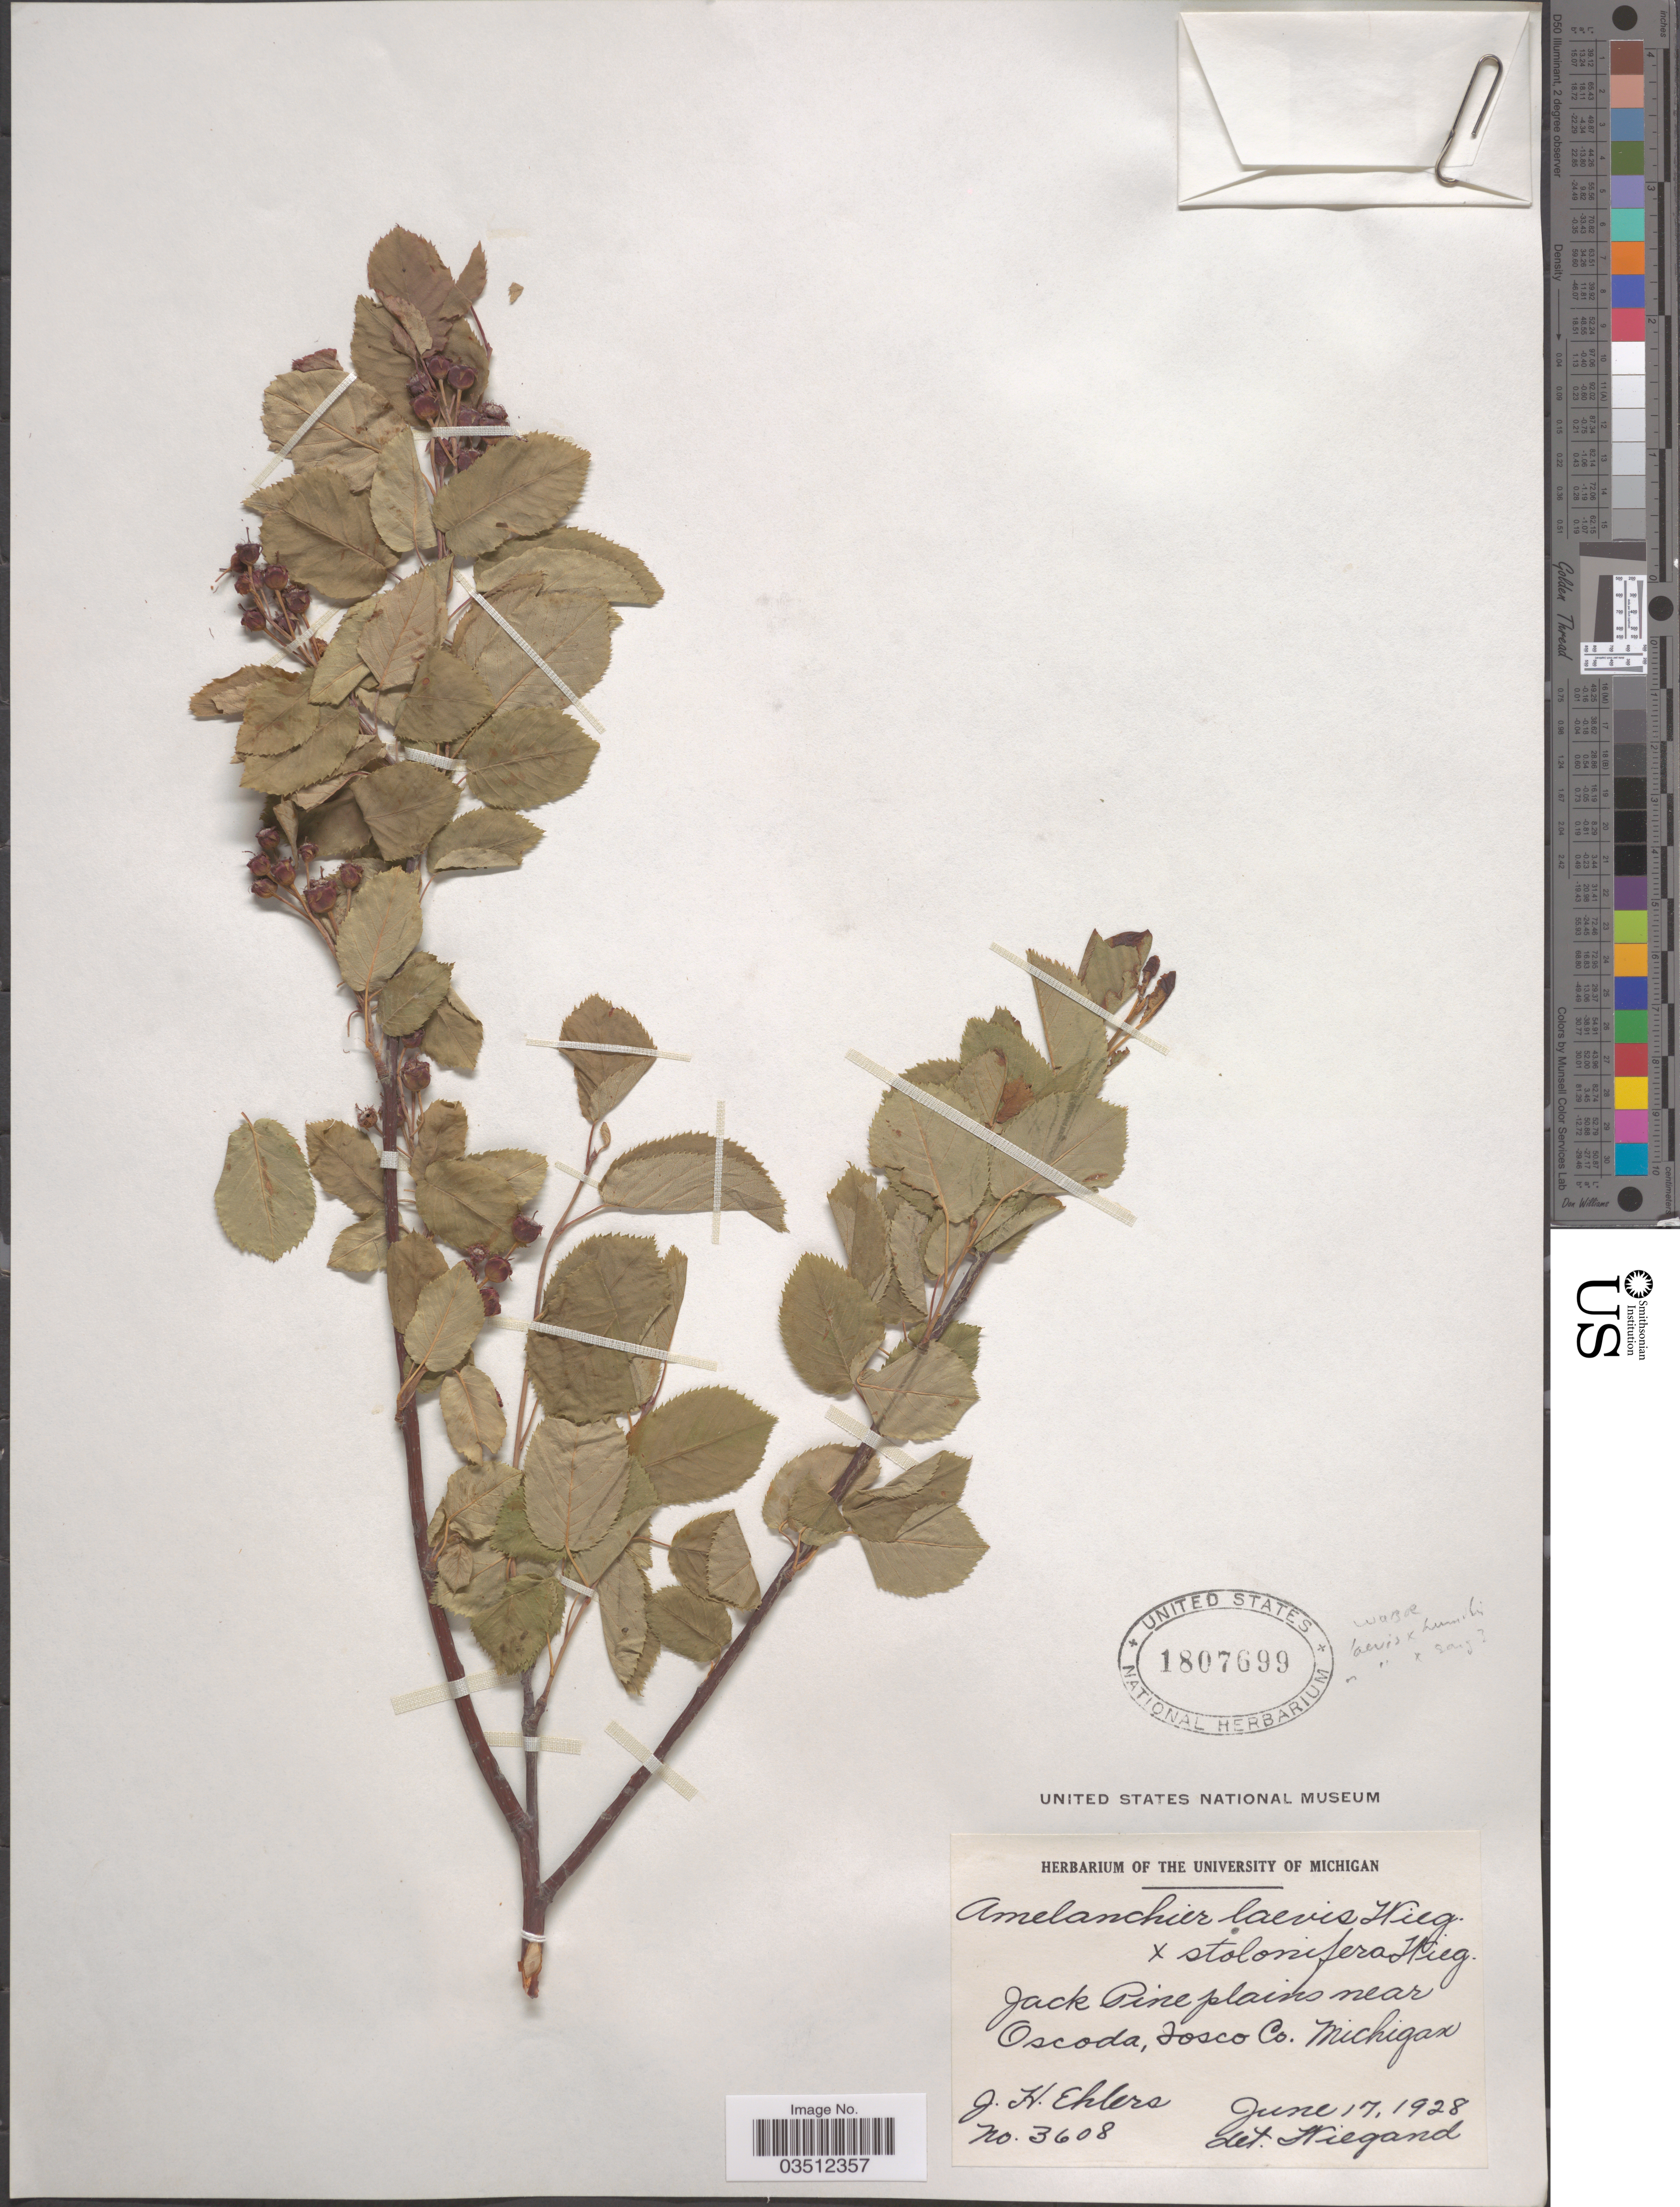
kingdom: Plantae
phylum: Tracheophyta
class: Magnoliopsida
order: Rosales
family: Rosaceae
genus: Amelanchier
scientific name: Amelanchier laevis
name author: Wiegand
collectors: J. H. Ehlers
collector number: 3608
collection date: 1928-06-17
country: United States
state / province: Michigan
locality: Jack Pine plains near Oscoda, Josco Co.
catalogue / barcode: US 1807699